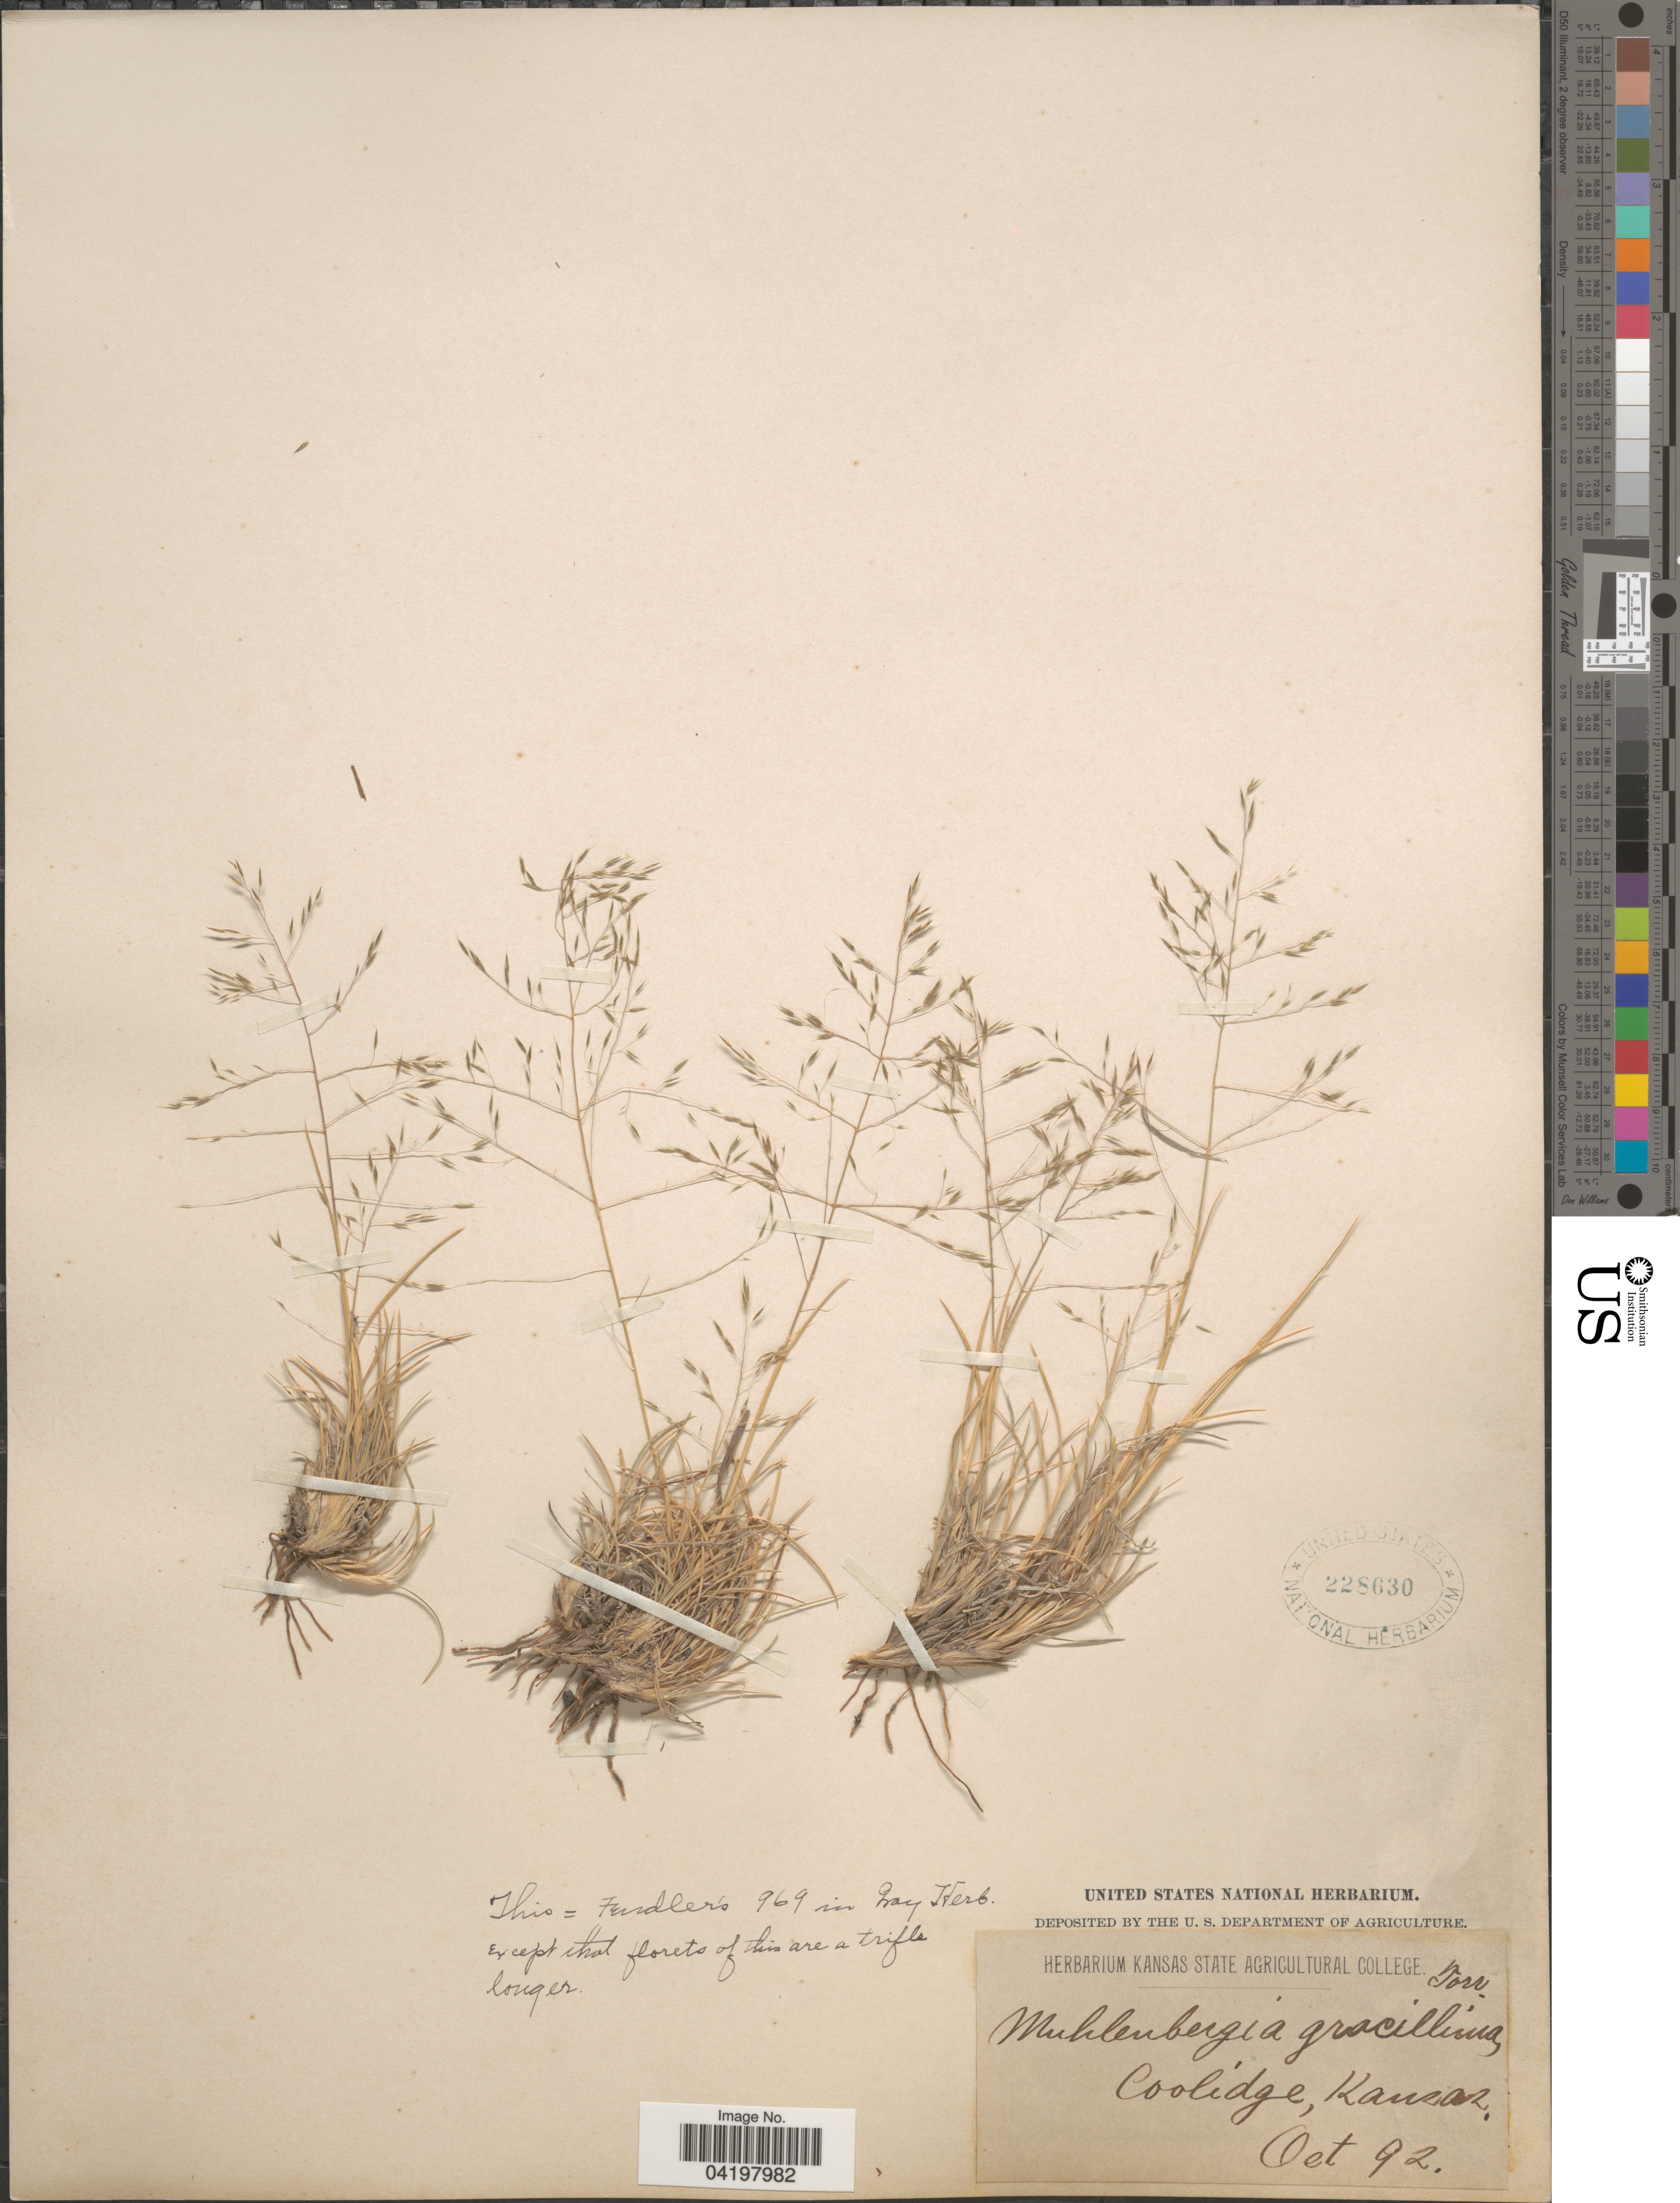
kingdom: Plantae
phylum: Tracheophyta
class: Liliopsida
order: Poales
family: Poaceae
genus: Muhlenbergia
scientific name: Muhlenbergia torreyi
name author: (Kunth) Hitchc. ex Bush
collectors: ex herb. Kansas State Agricultural College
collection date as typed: Transcribed d/m/y: /10/92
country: United States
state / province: Kansas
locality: Coolidge.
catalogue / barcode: US 228630